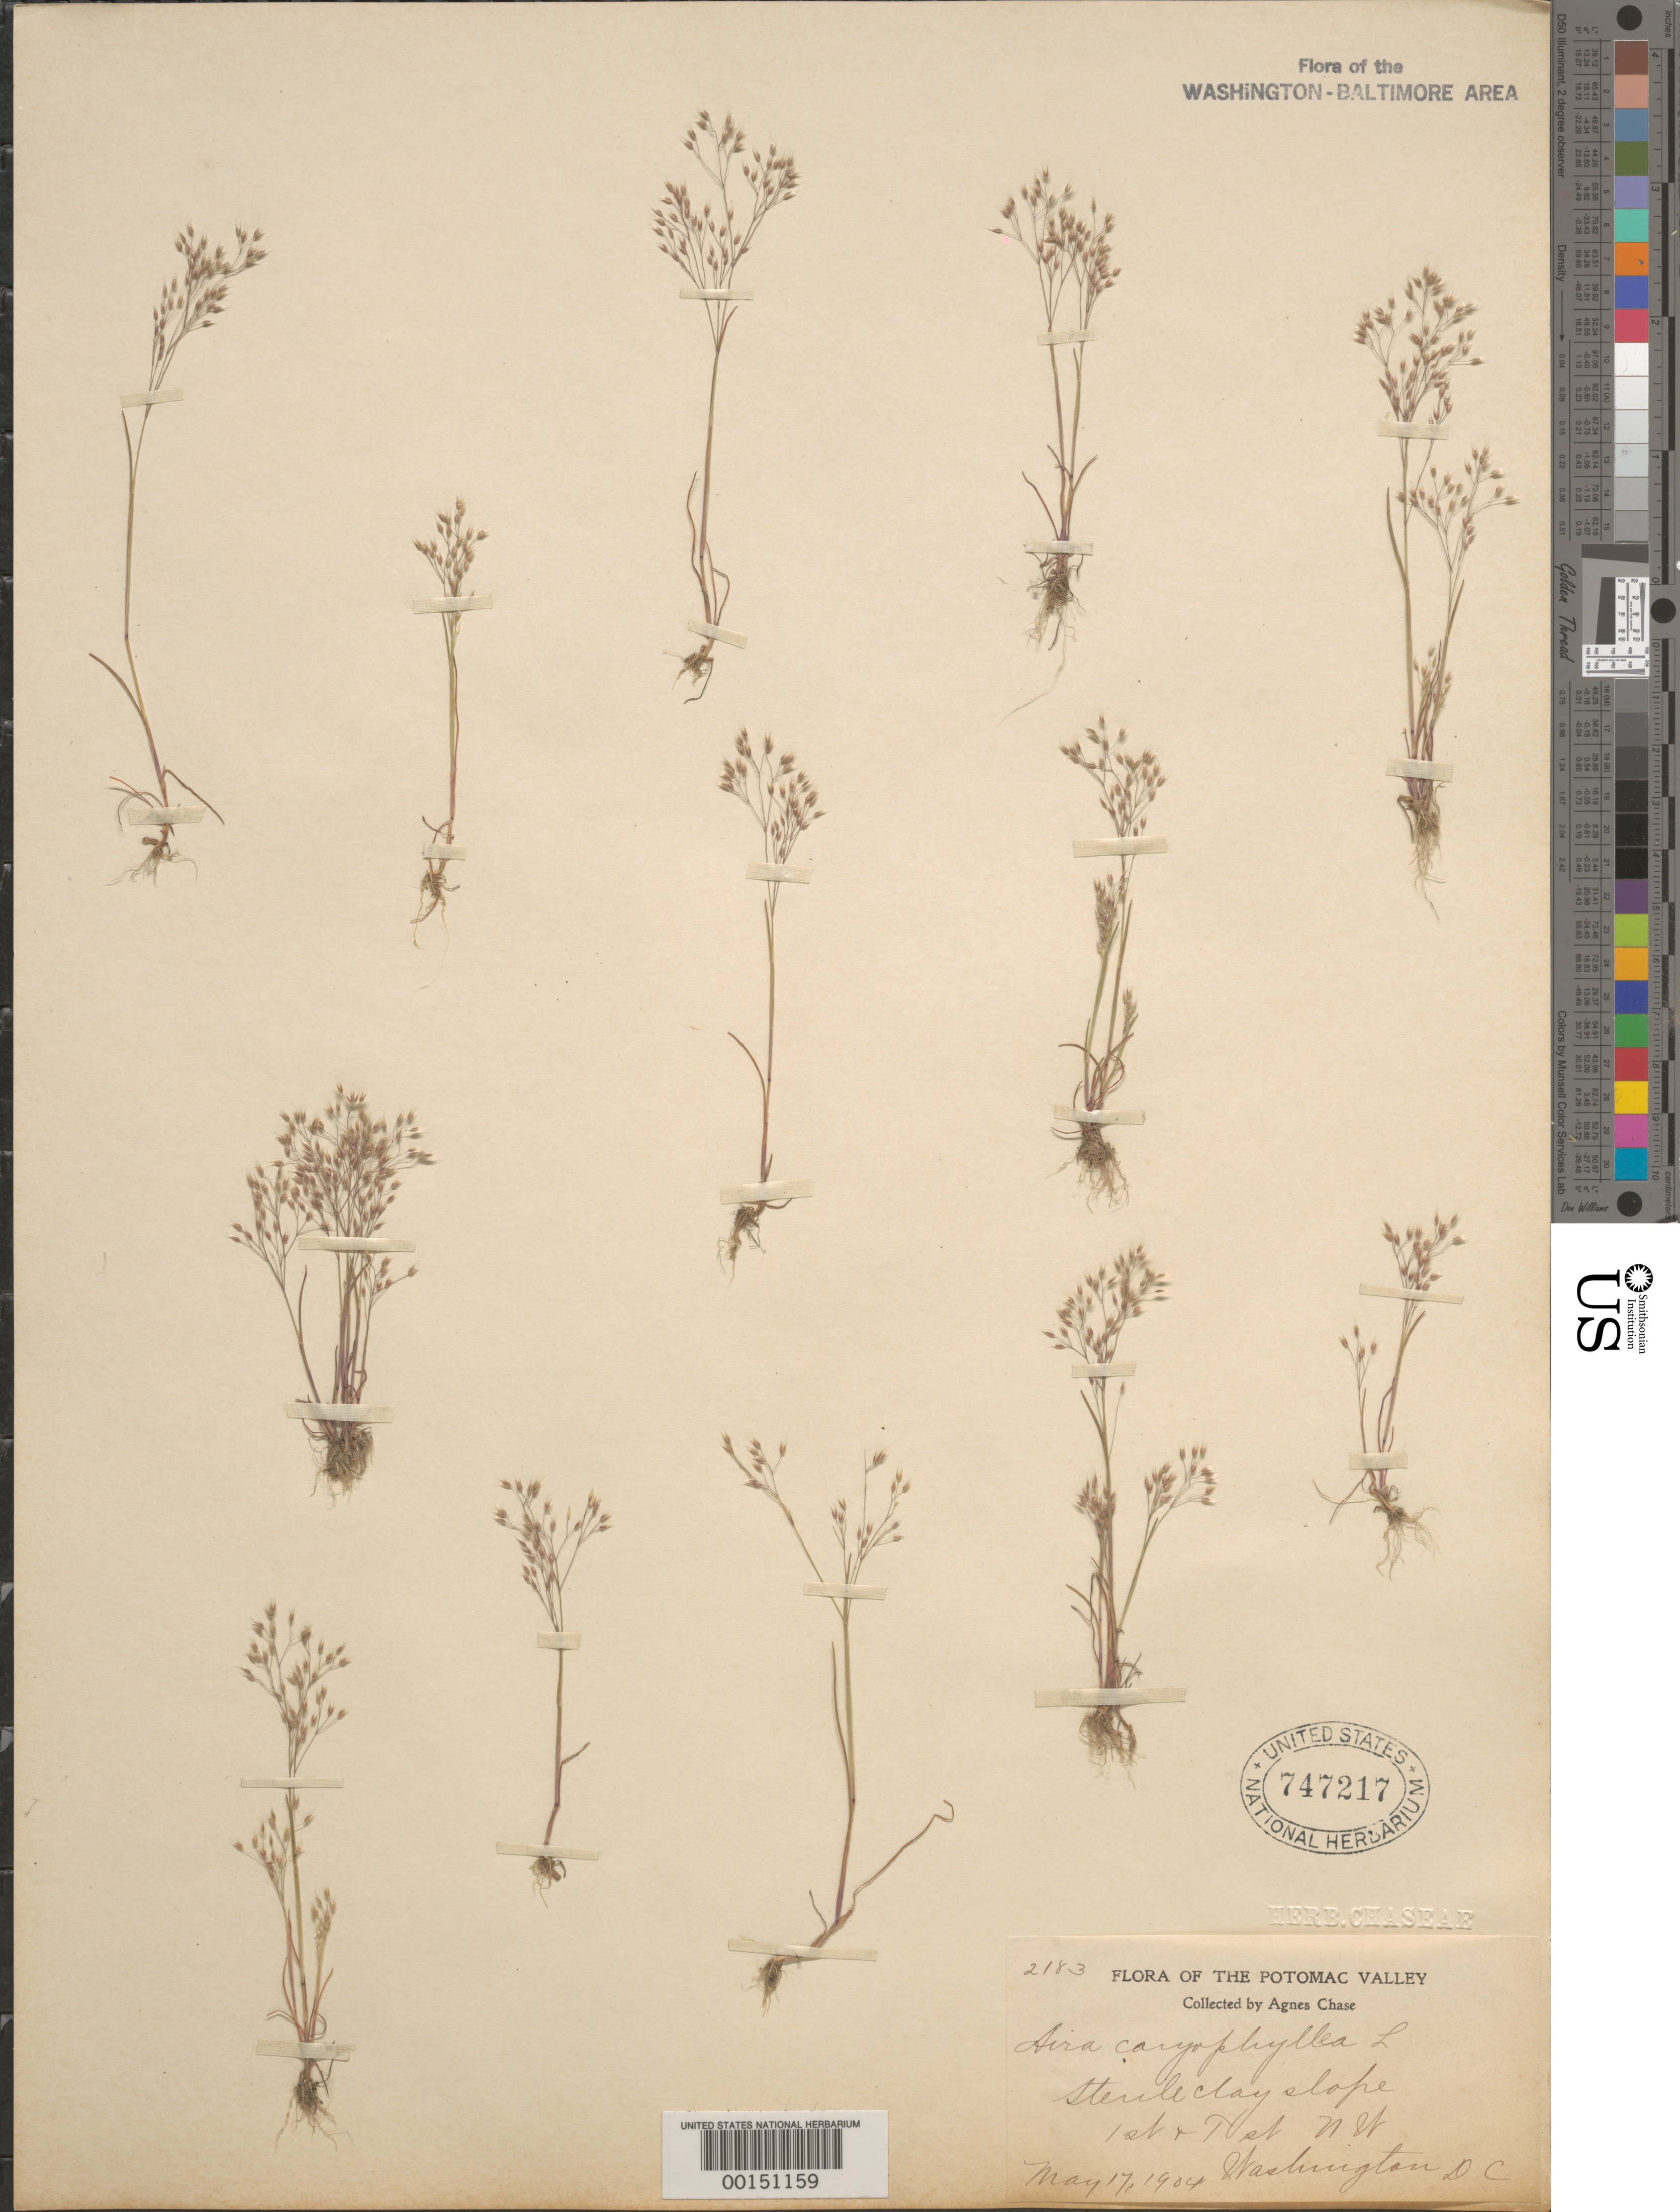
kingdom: Plantae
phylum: Tracheophyta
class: Liliopsida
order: Poales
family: Poaceae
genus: Aira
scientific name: Aira caryophyllea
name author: L.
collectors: A. Chase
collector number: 2183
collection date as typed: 17 May 1904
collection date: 1904-05-17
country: United States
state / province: District of Columbia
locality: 1st & T St., NW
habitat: Sterile clay slope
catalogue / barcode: US 747217